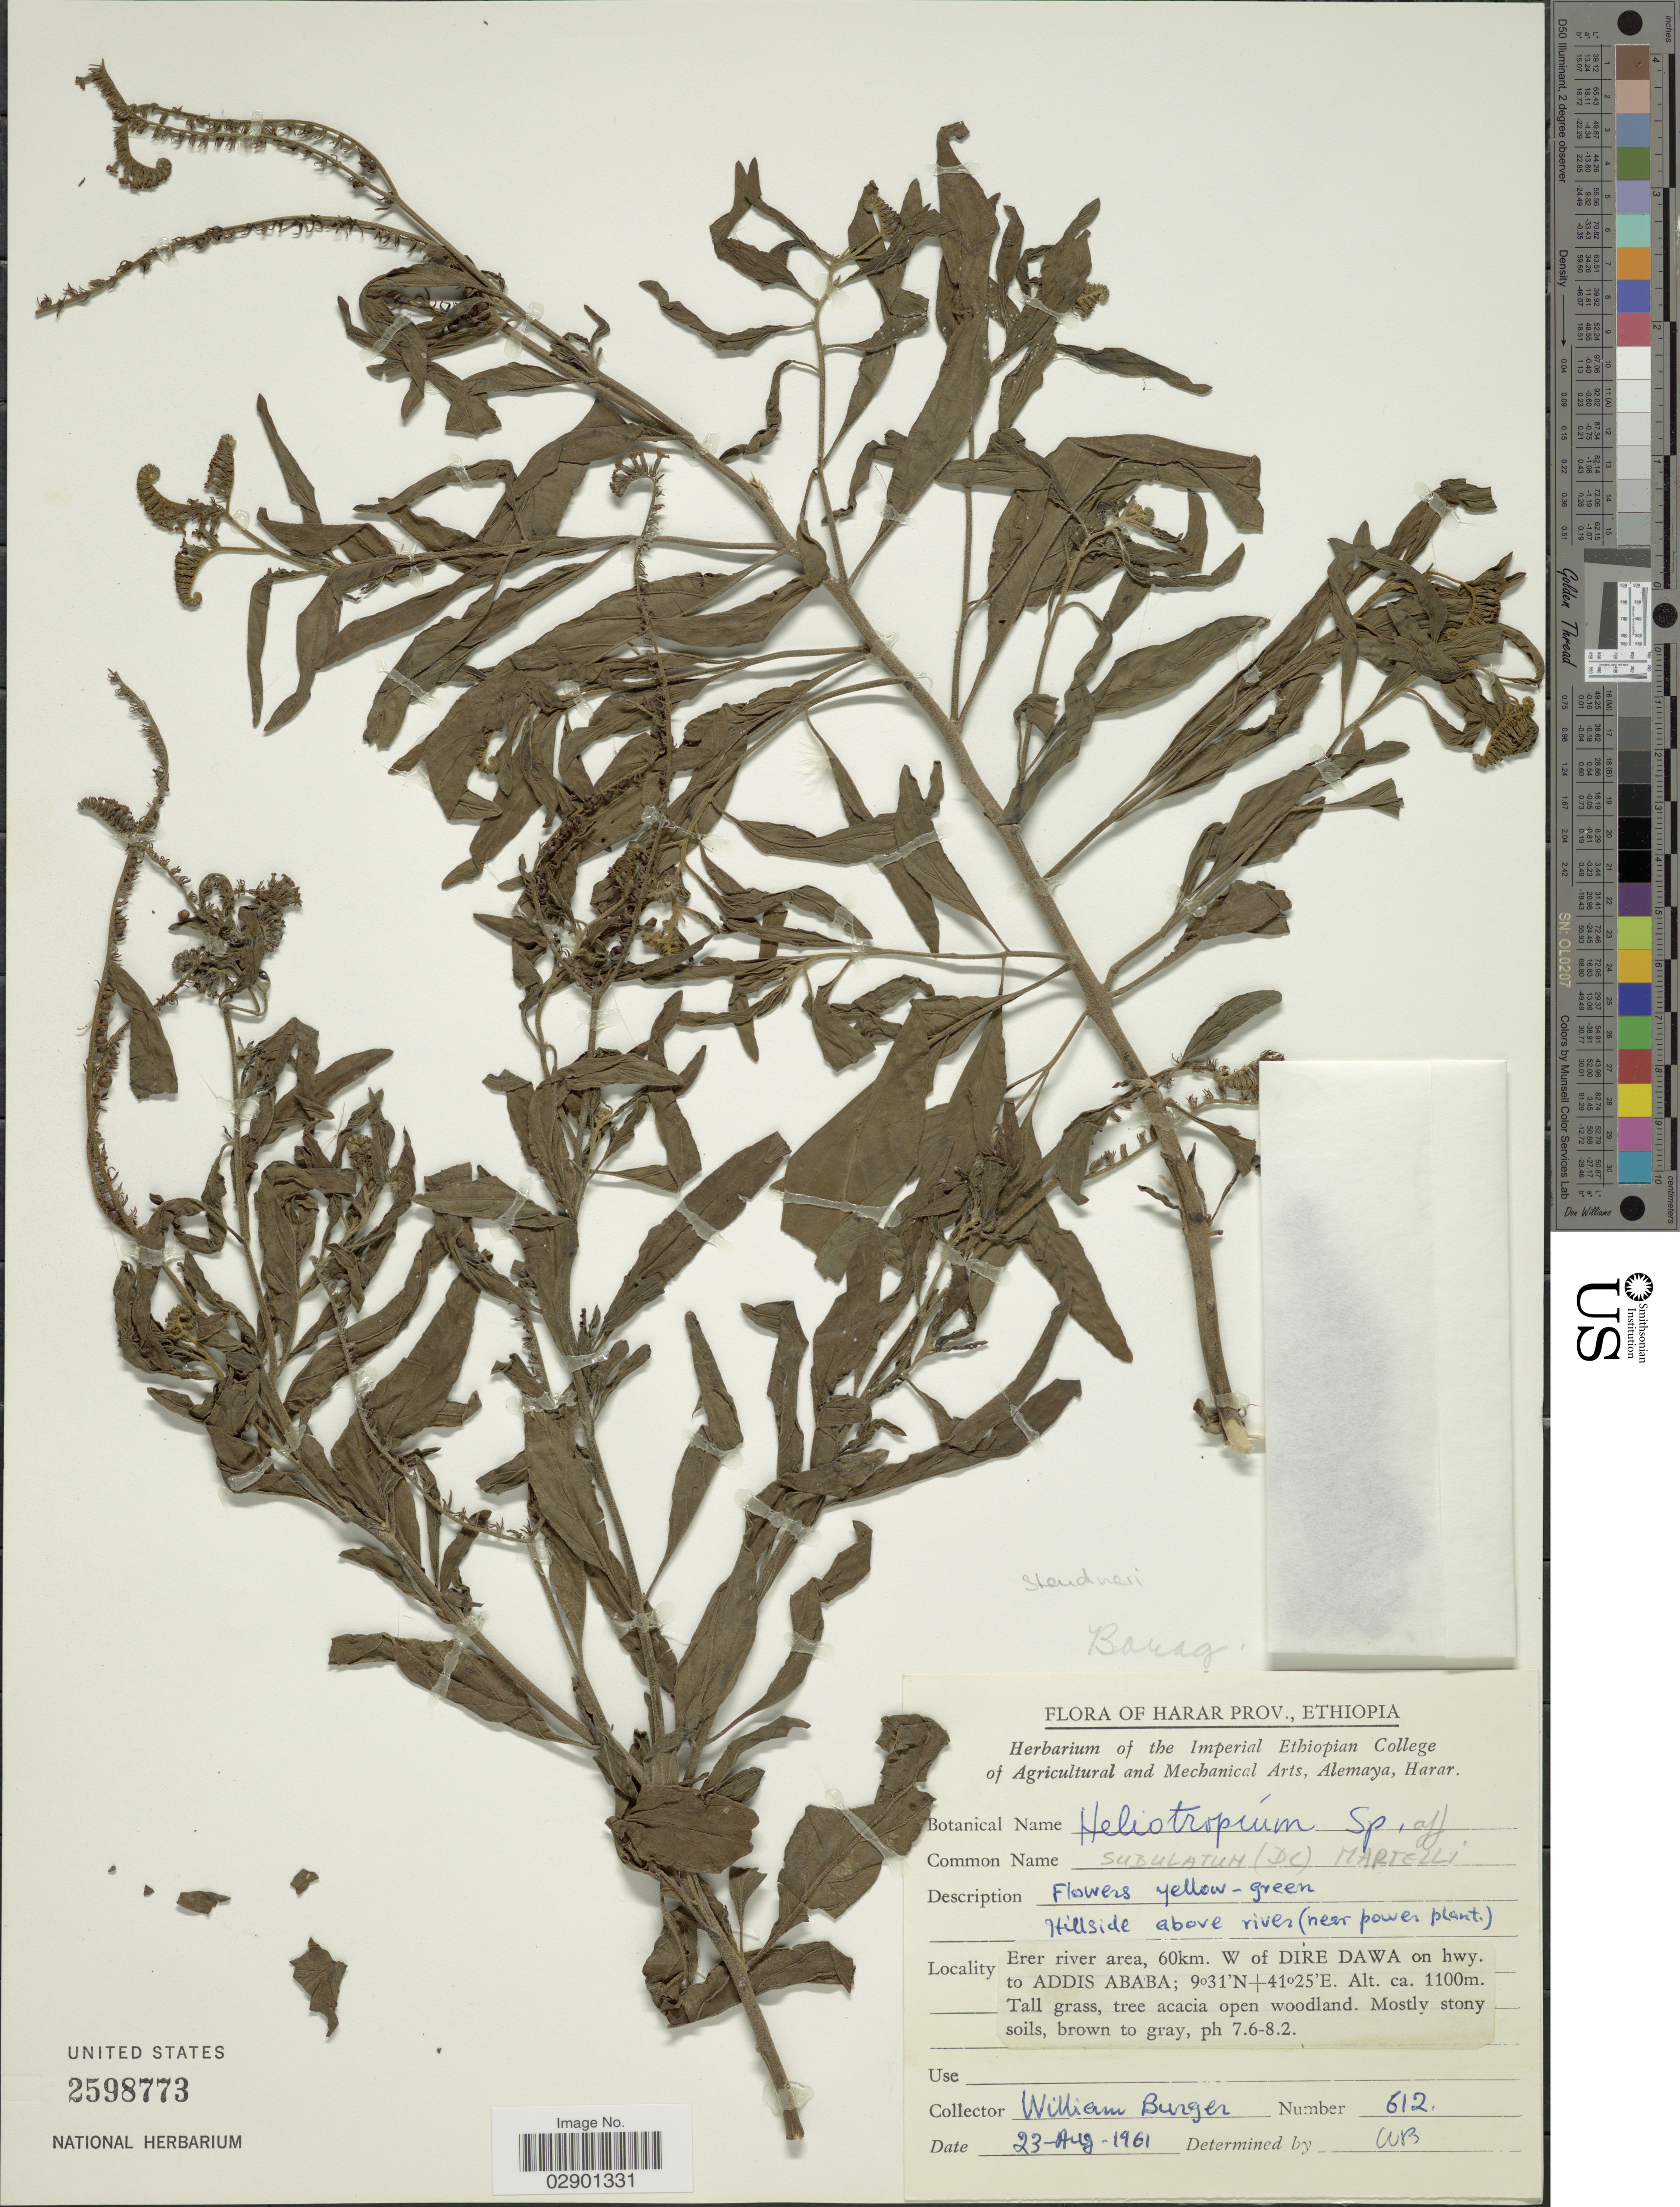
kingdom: Plantae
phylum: Tracheophyta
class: Magnoliopsida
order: Boraginales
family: Heliotropiaceae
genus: Heliotropium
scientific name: Heliotropium steudneri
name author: Vatke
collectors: W. Burger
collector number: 612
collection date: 1961-08-23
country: Ethiopia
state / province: Dire Dawa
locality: Harar Prov., Erer river area, 60km. W of Dire Dawa on hwy. to Addis Ababa.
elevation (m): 1100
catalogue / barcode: US 2598773